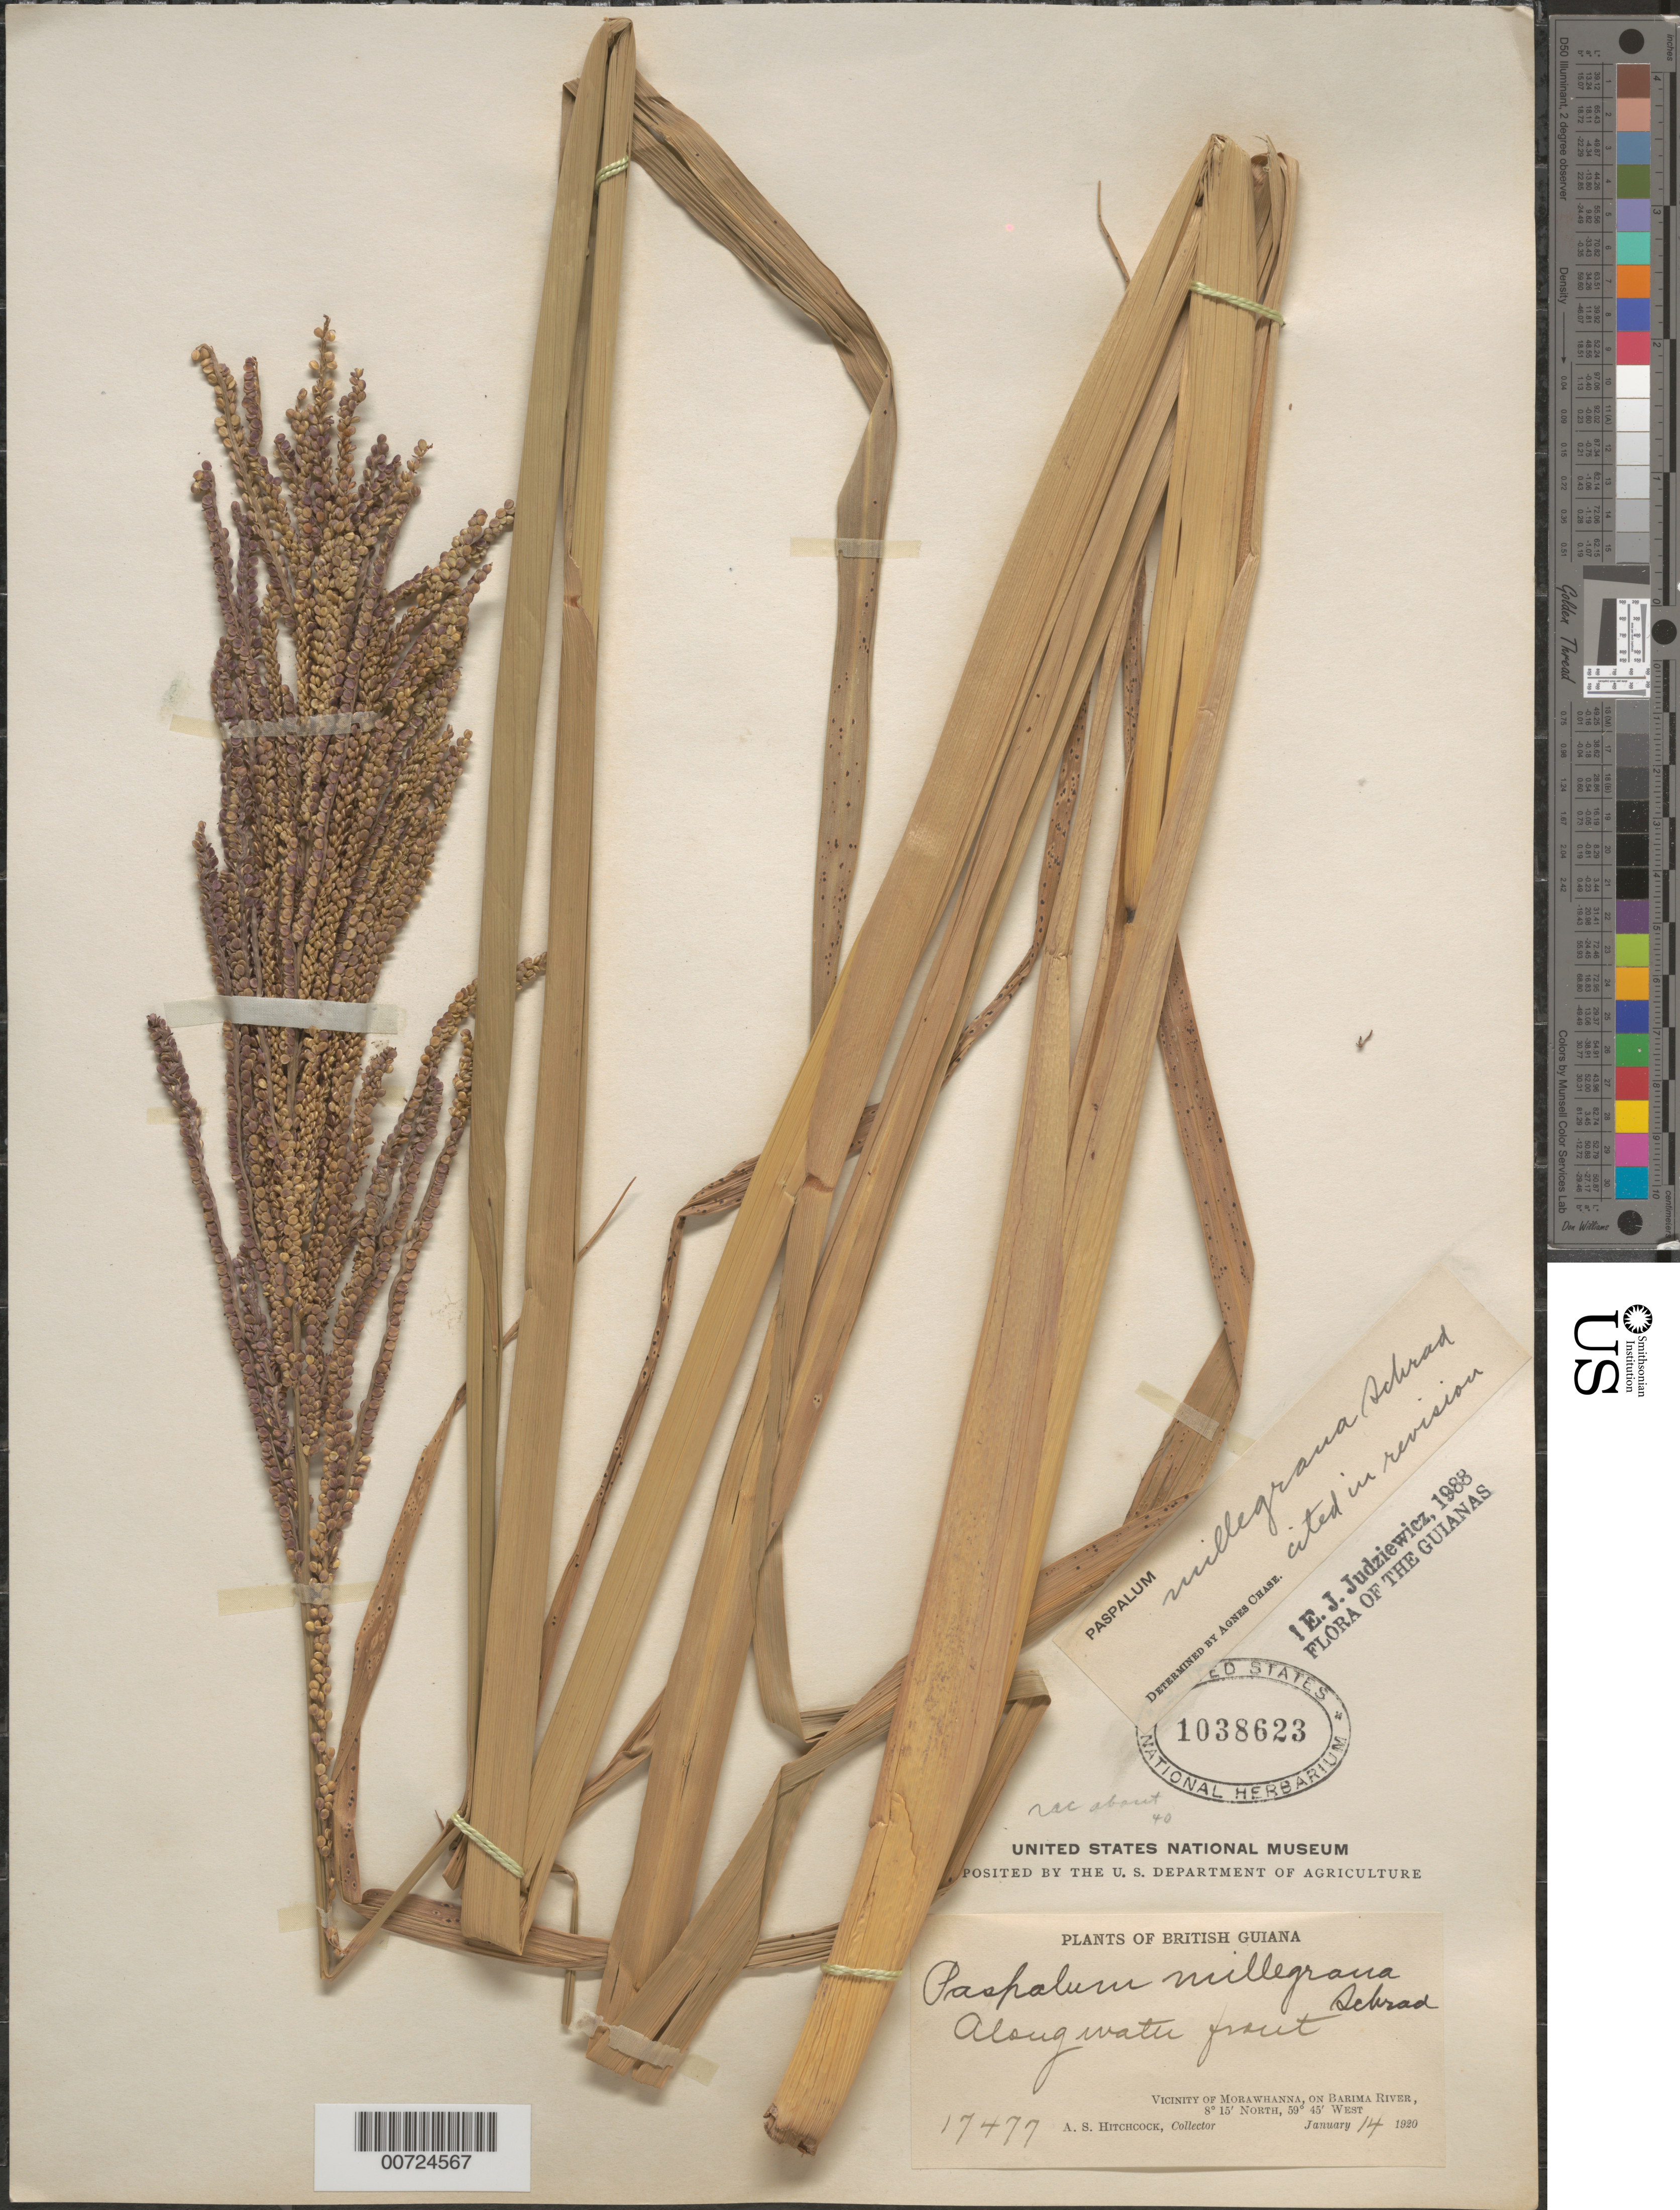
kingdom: Plantae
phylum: Tracheophyta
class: Liliopsida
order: Poales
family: Poaceae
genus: Paspalum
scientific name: Paspalum millegrana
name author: Schrad.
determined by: Judziewicz, E. J.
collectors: A. S. Hitchcock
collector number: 17477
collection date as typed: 14-Jan-20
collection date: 1920-01-14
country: Guyana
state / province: Barima-Waini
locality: Morawhanna, vic., Barima R.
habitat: Along water front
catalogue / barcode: US 1038623